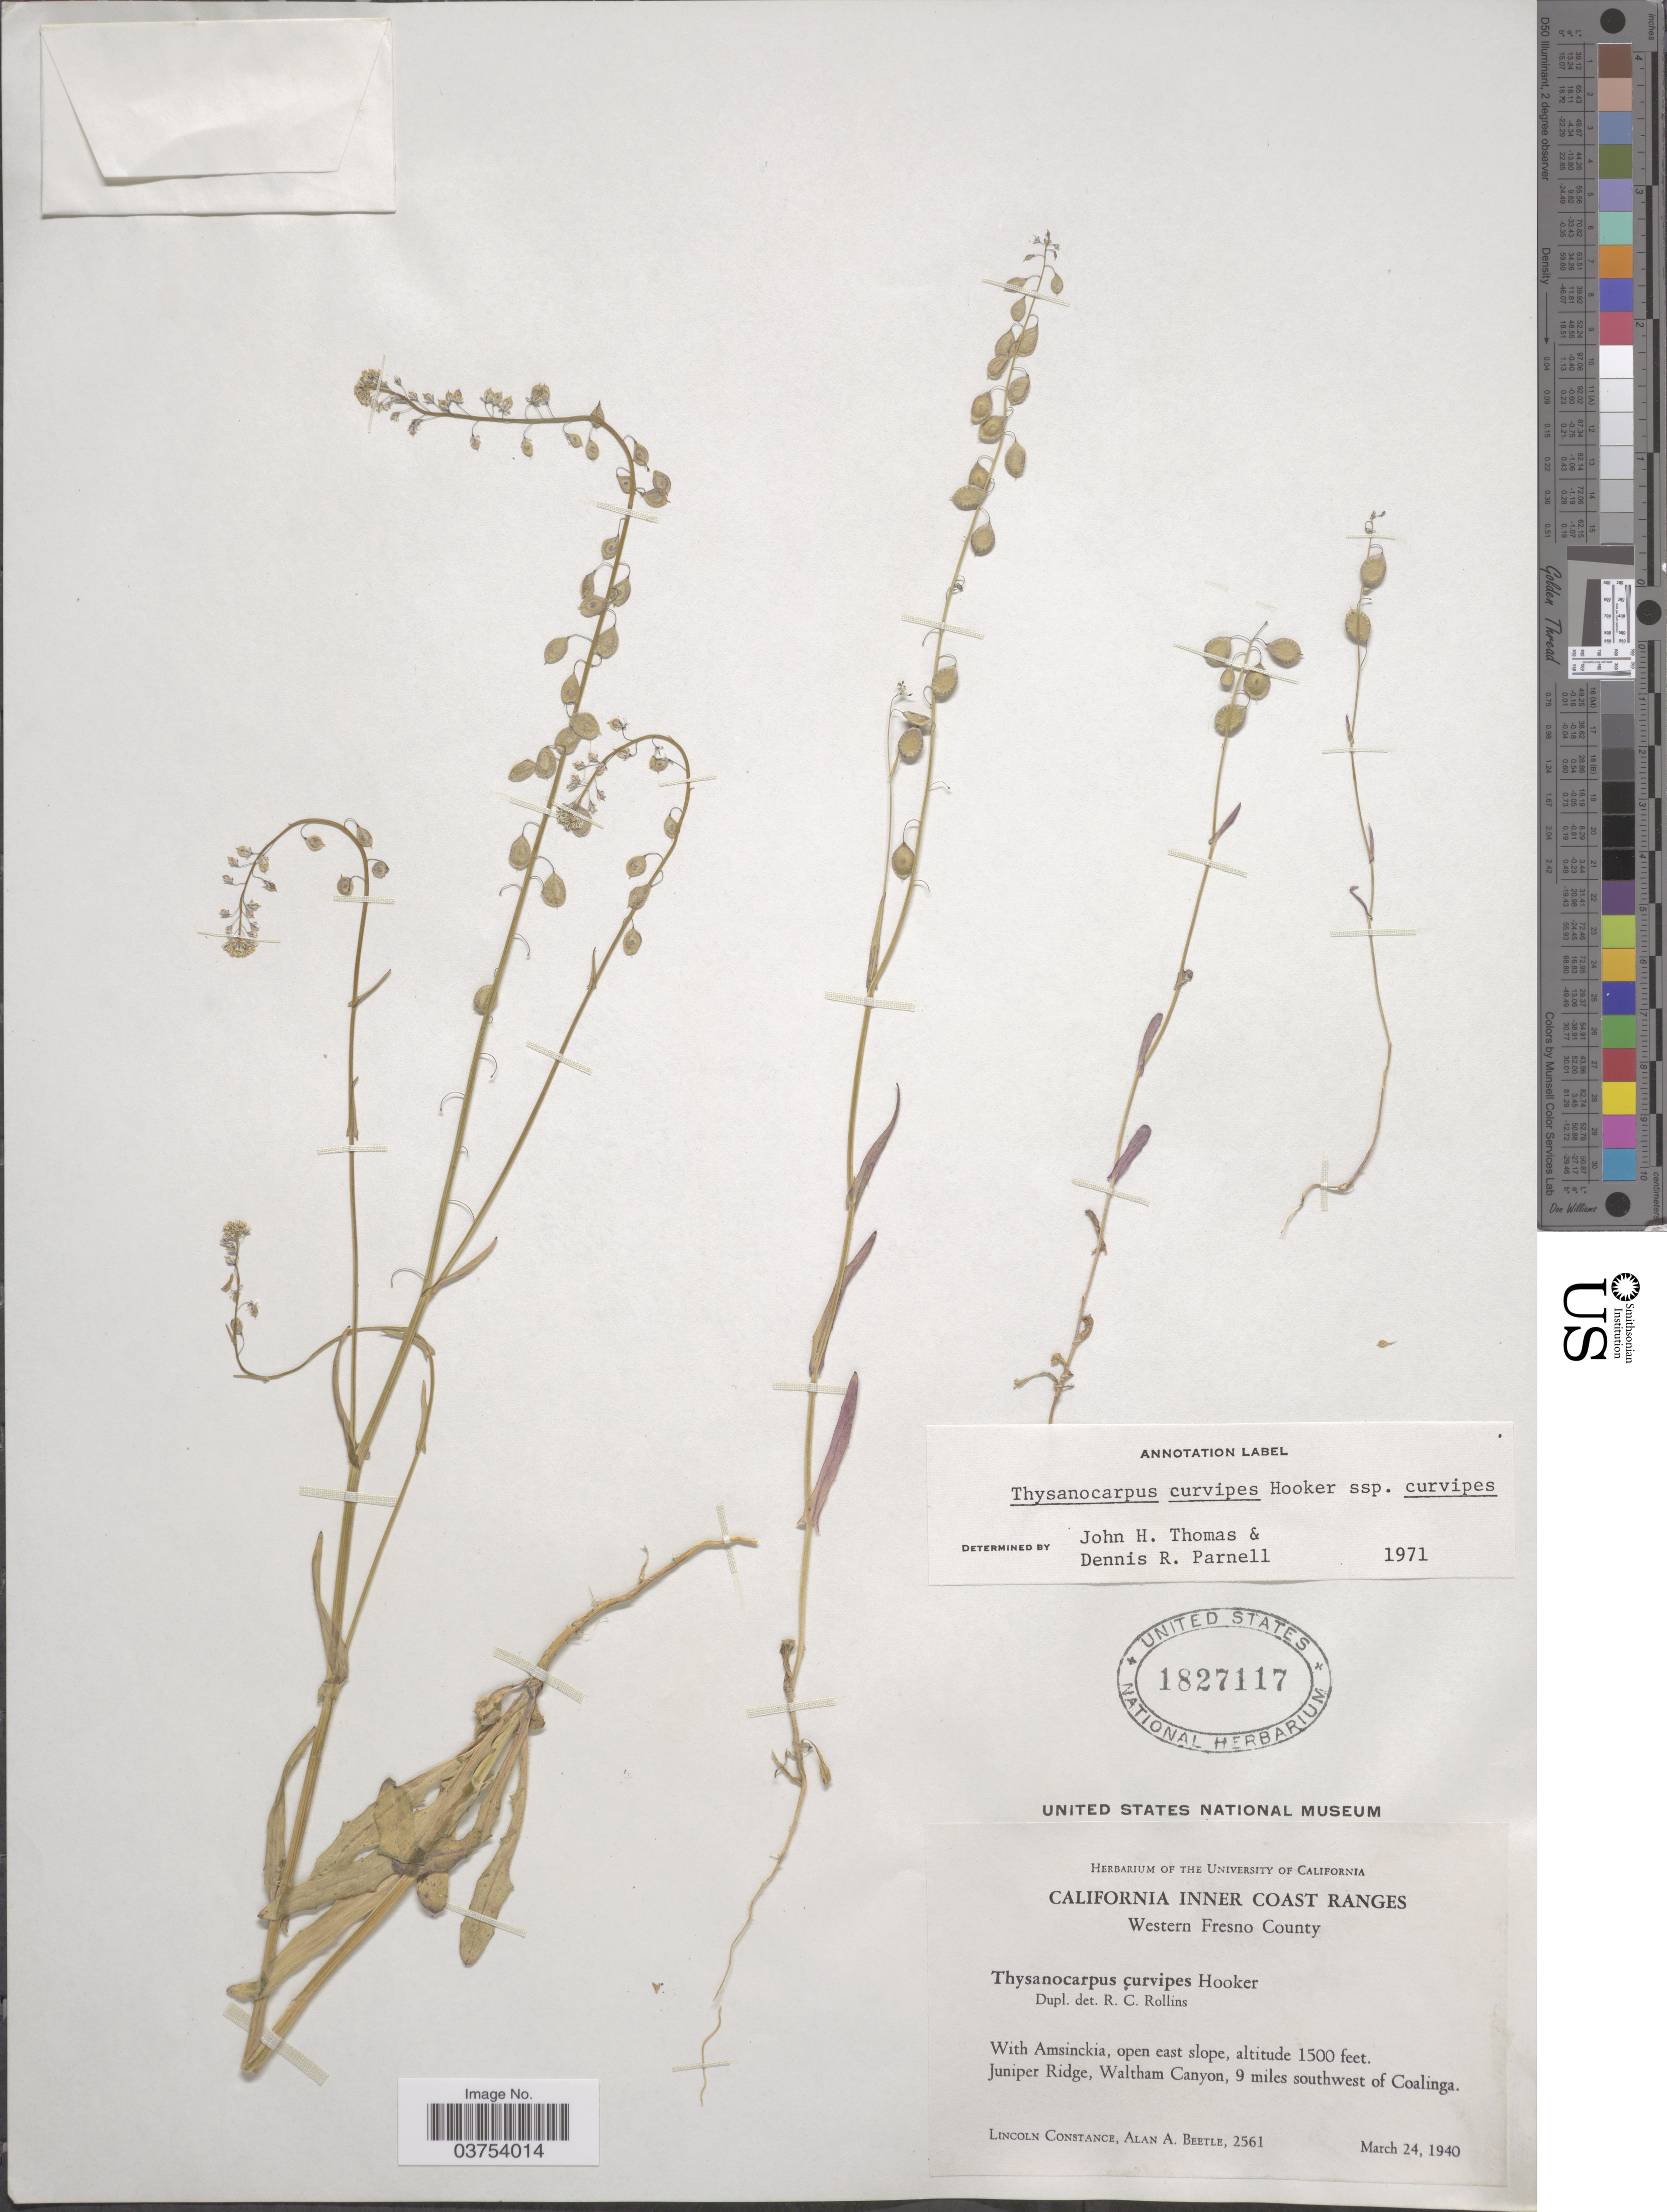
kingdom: Plantae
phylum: Tracheophyta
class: Magnoliopsida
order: Brassicales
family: Brassicaceae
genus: Thysanocarpus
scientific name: Thysanocarpus curvipes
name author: Hook.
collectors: L. Constance & A. A. Beetle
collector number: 2561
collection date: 1940-03-24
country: United States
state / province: California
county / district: Fresno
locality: California Inner Coast Ranges. Western Fresno County. Juniper Ridge, Waltham Canyon, 9 miles southwest of Coalinga.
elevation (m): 457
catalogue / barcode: US 1827117